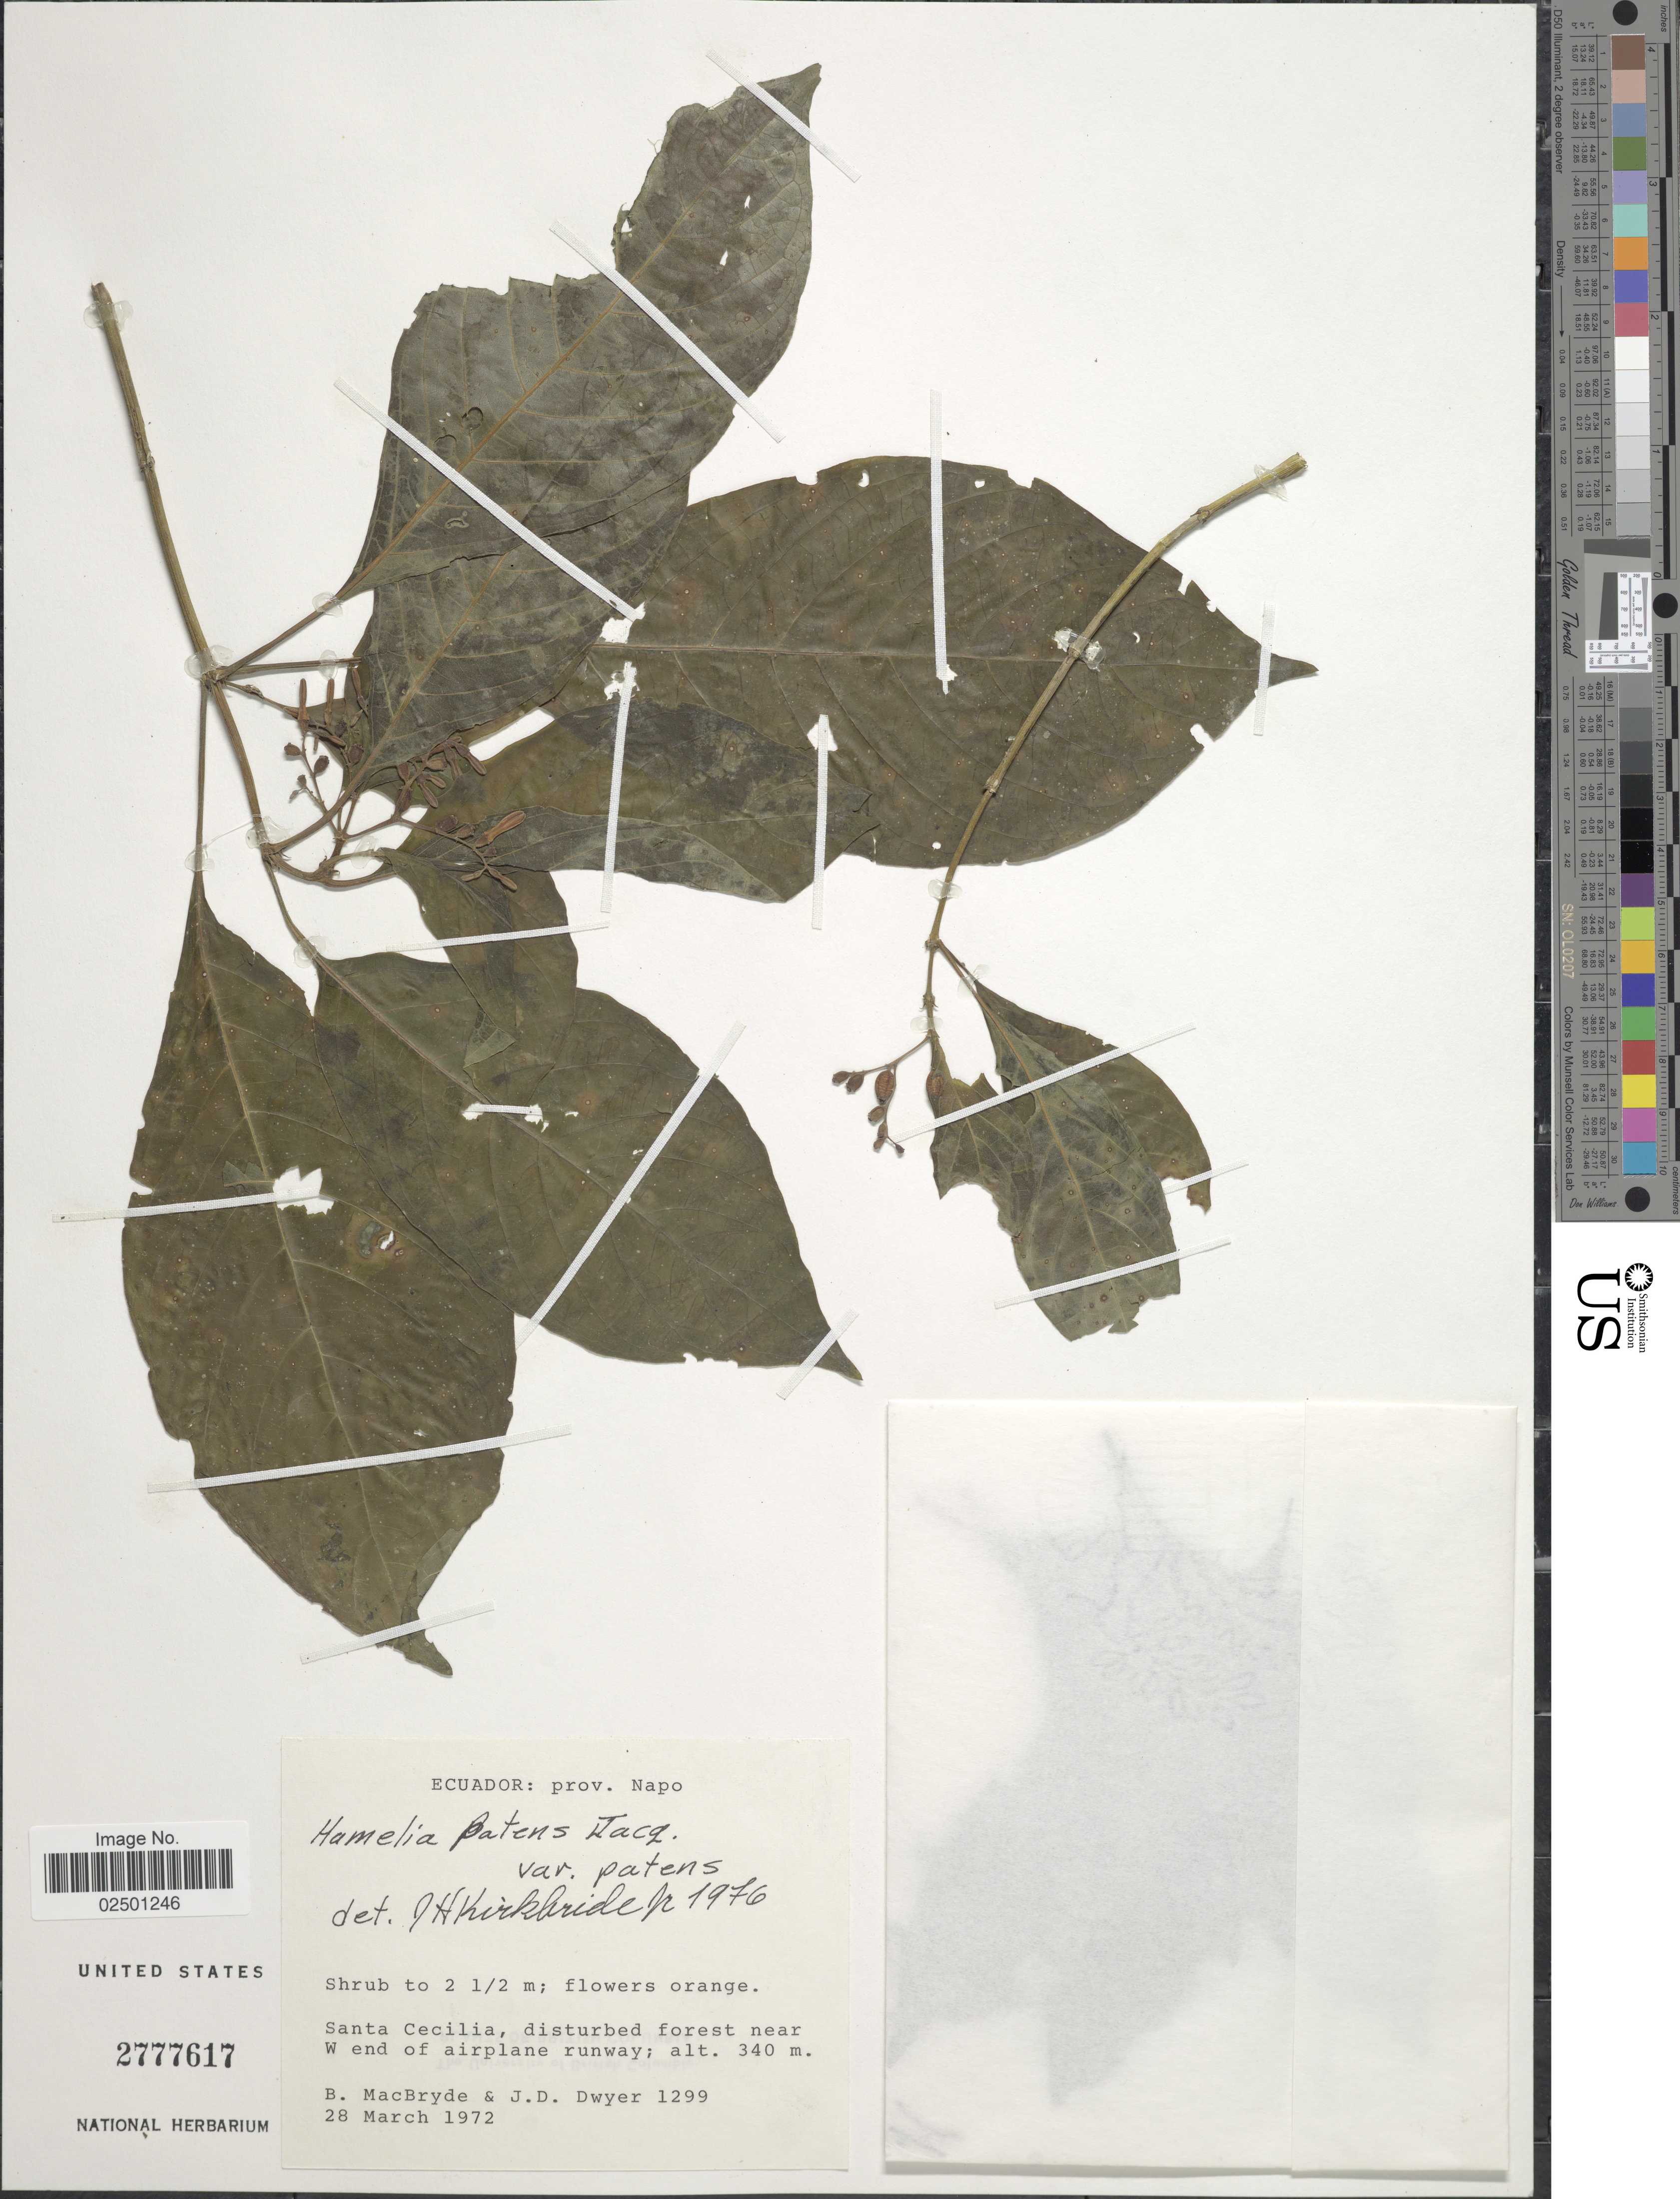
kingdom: Plantae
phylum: Tracheophyta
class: Magnoliopsida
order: Gentianales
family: Rubiaceae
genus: Hamelia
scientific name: Hamelia patens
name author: Jacq.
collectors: B. MacBryde & J. D. Dwyer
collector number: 1299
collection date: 1972-03-28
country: Ecuador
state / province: Napo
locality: Santa Cecilia, disturbed forest near W end of airplane runway.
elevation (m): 340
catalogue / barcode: US 2777617